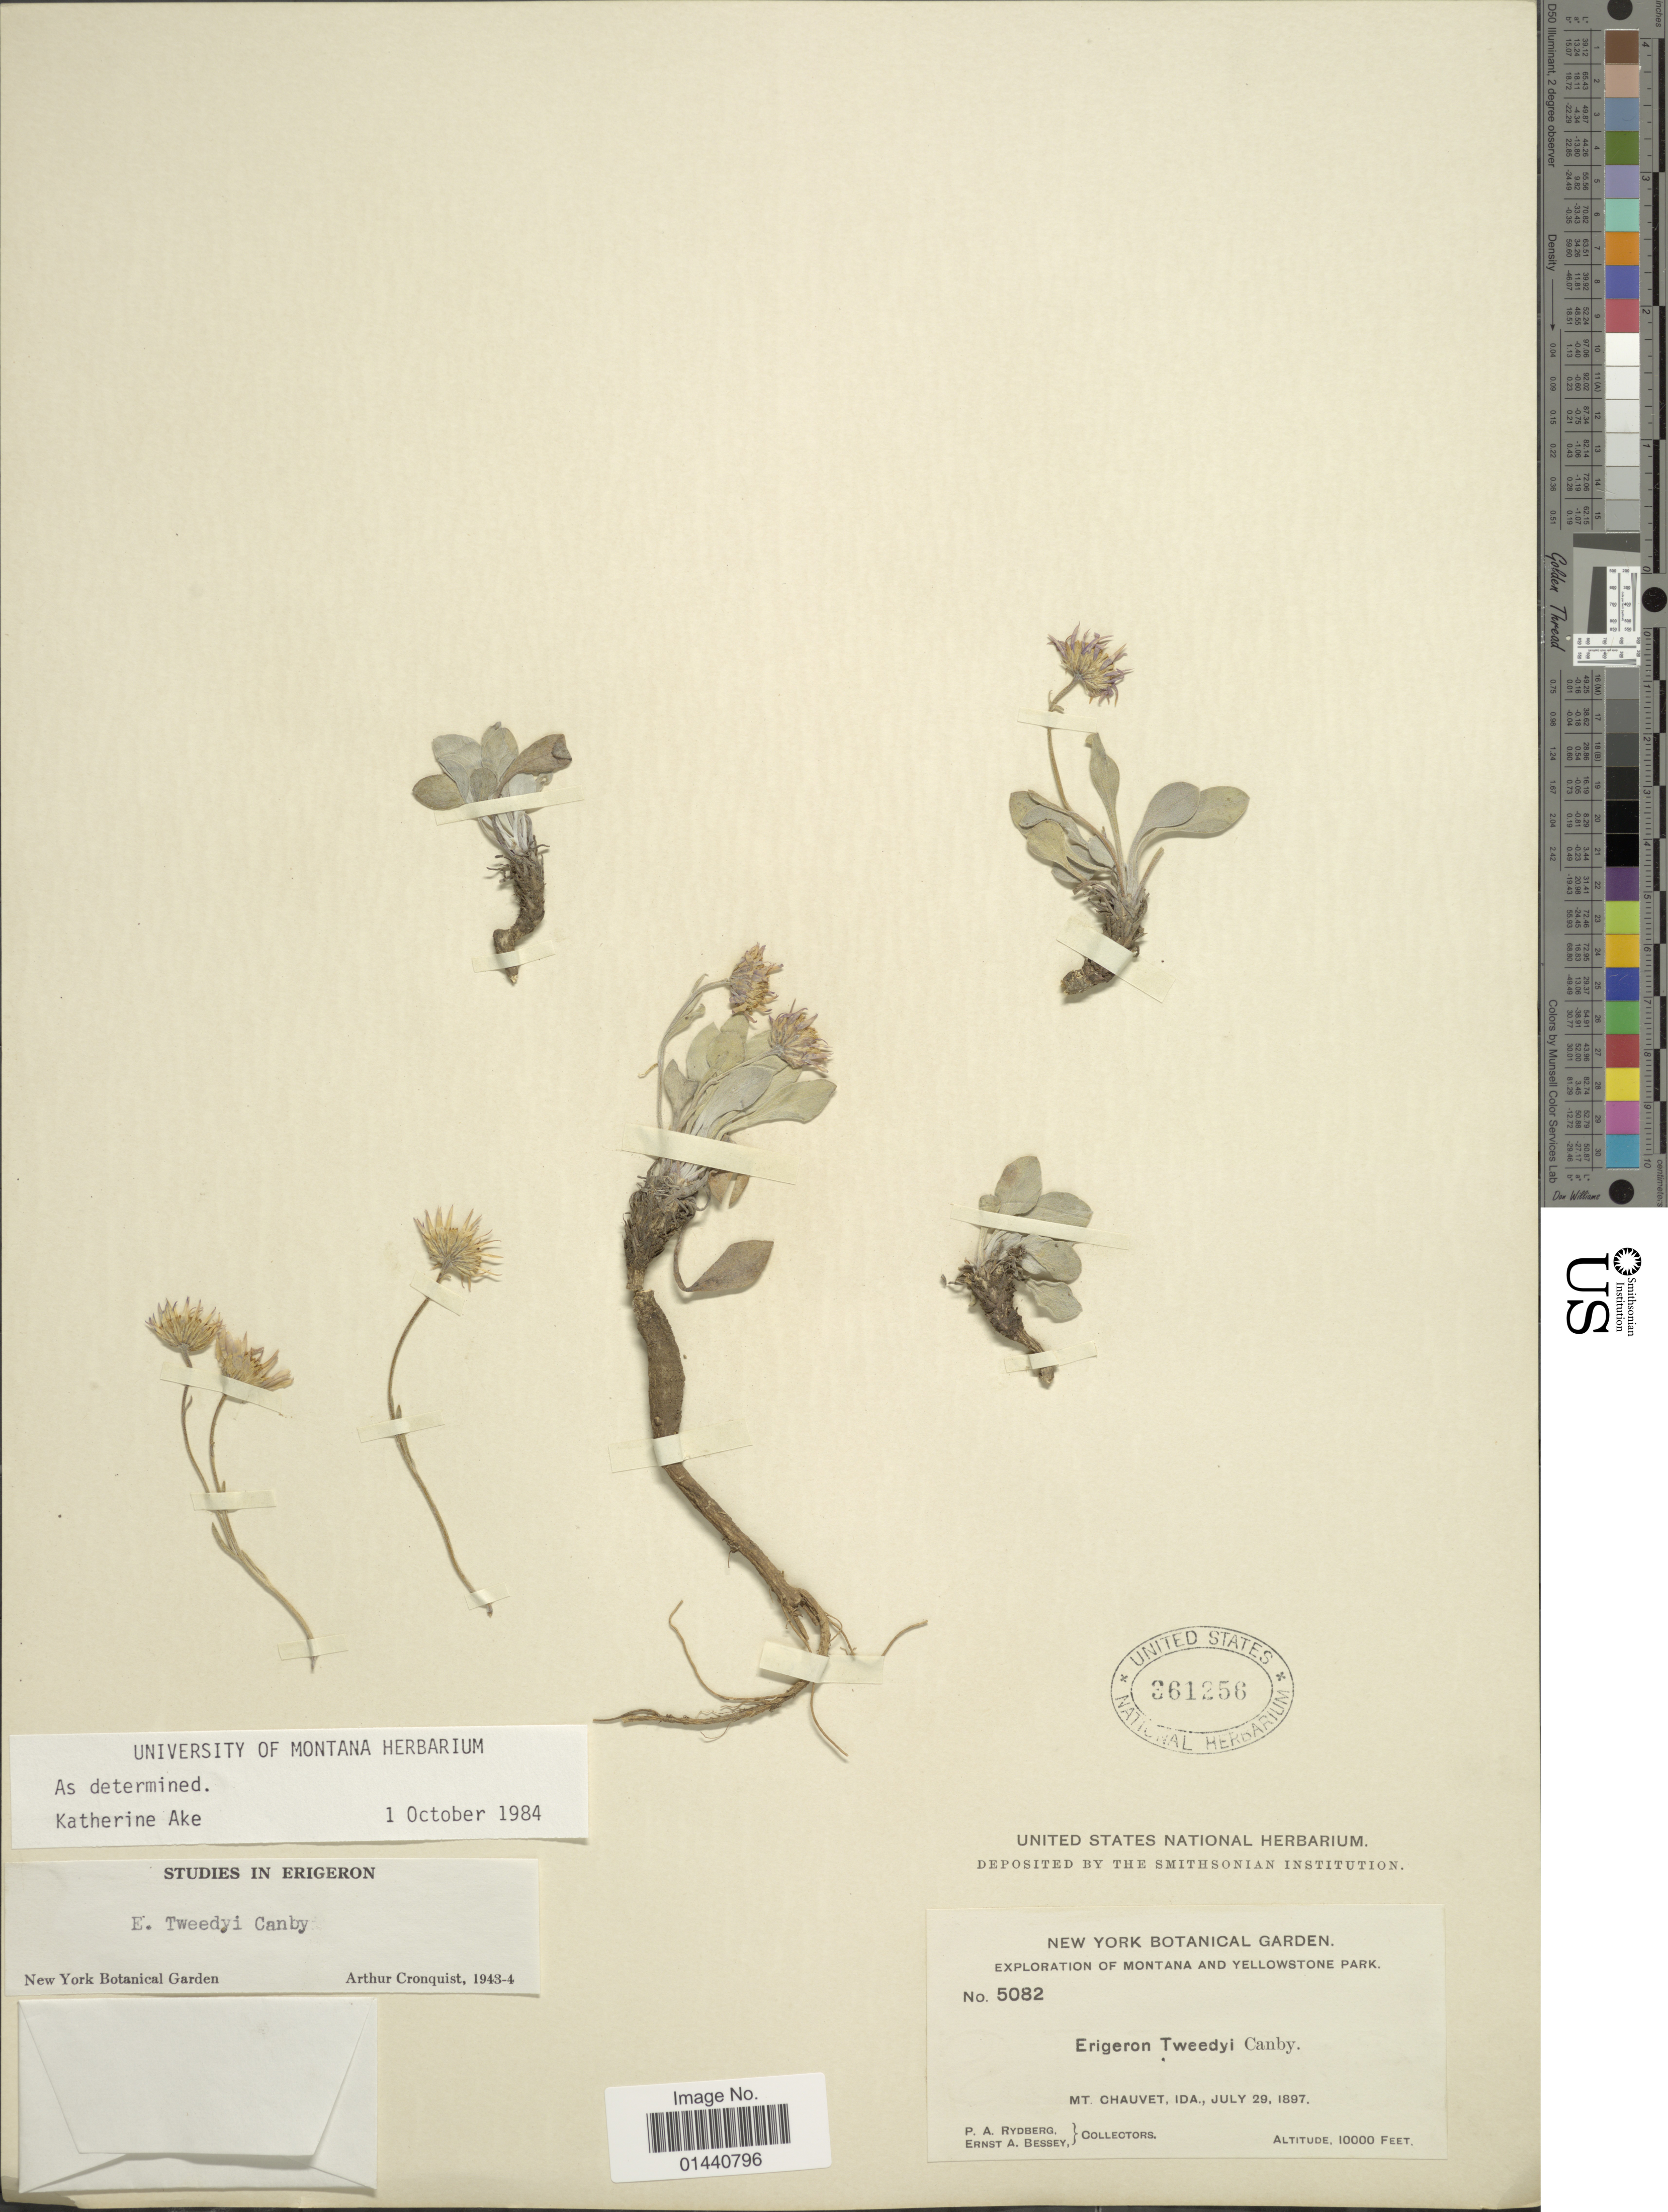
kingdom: Plantae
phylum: Tracheophyta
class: Magnoliopsida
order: Asterales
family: Asteraceae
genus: Erigeron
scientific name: Erigeron tweediei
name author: Hook. & Arn.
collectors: P. A. Rydberg & E. A. Bessey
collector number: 5082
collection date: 1897-07-29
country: United States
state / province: Idaho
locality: Mt. Chauvet, Ida.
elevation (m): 3048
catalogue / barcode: US 361256